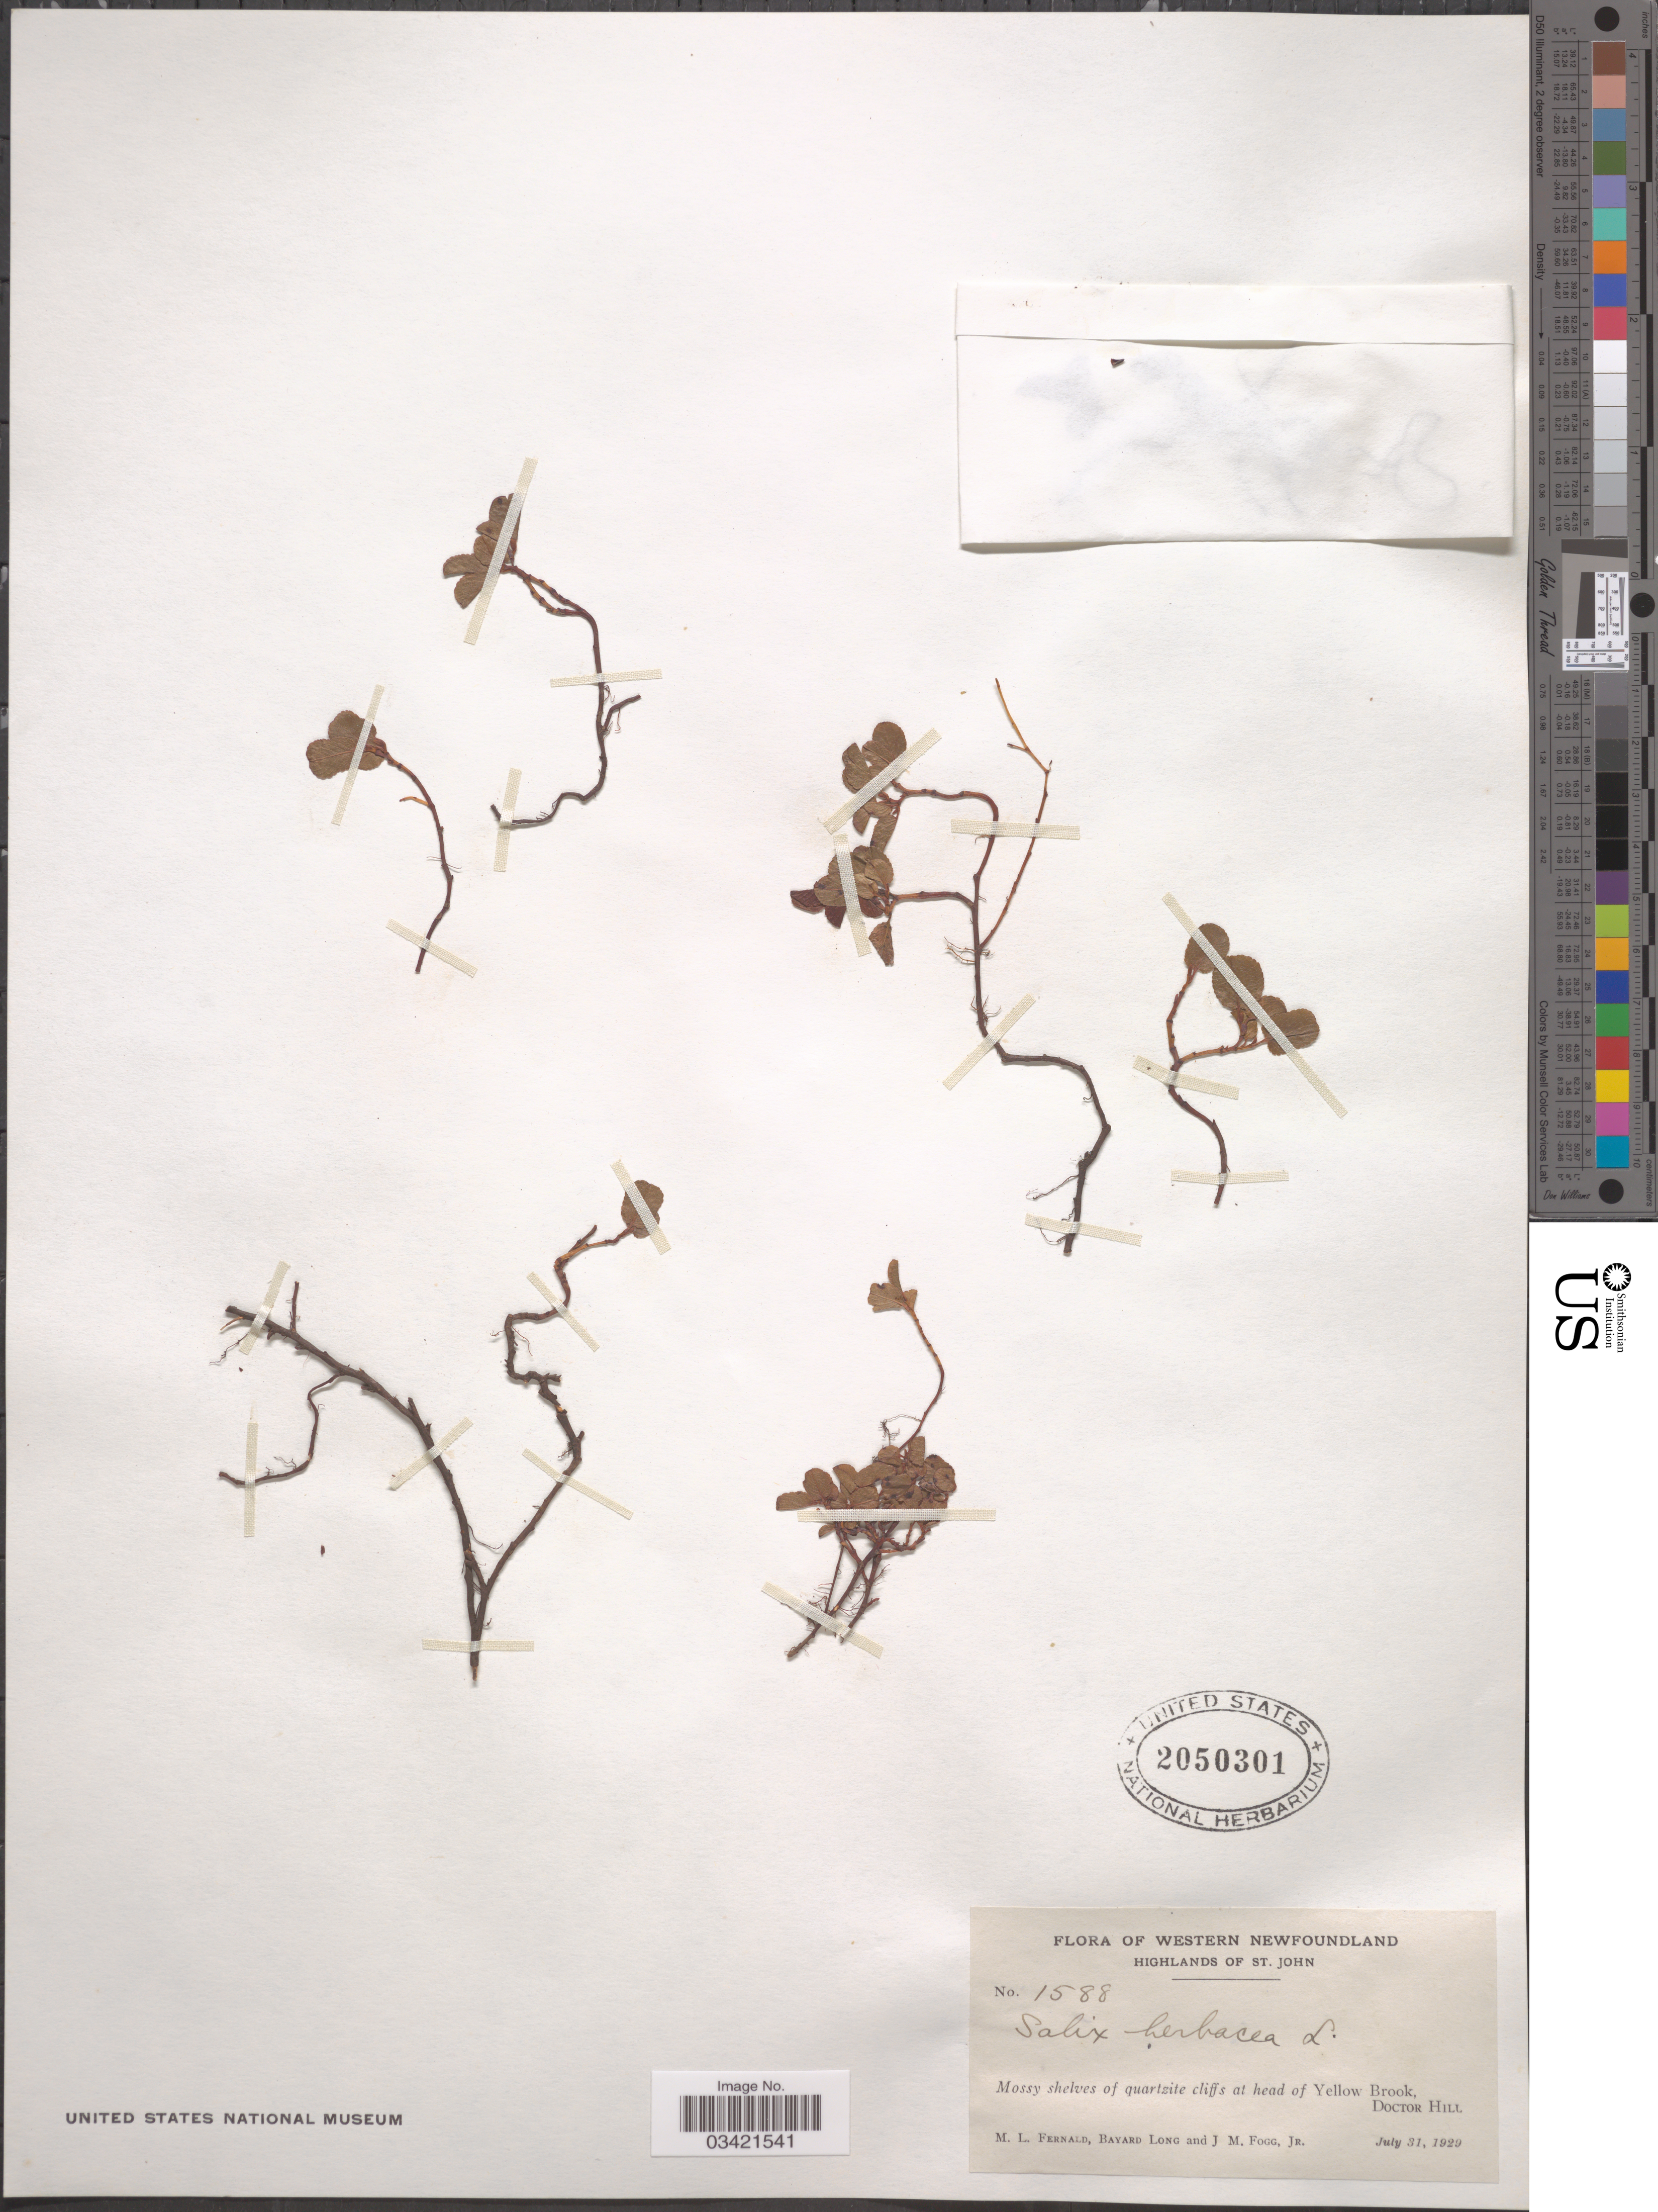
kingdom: Plantae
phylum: Tracheophyta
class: Magnoliopsida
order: Malpighiales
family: Salicaceae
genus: Salix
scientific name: Salix herbacea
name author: L.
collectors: M. L. Fernald, B. Long & J. Fogg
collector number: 1588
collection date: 1929-07-31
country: Canada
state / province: Newfoundland and Labrador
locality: Western Newfoundland. Highlands of St. John. Mossy shelves of quartzite cliffs at head of Yellow Brook, Doctor Hill.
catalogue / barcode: US 2050301